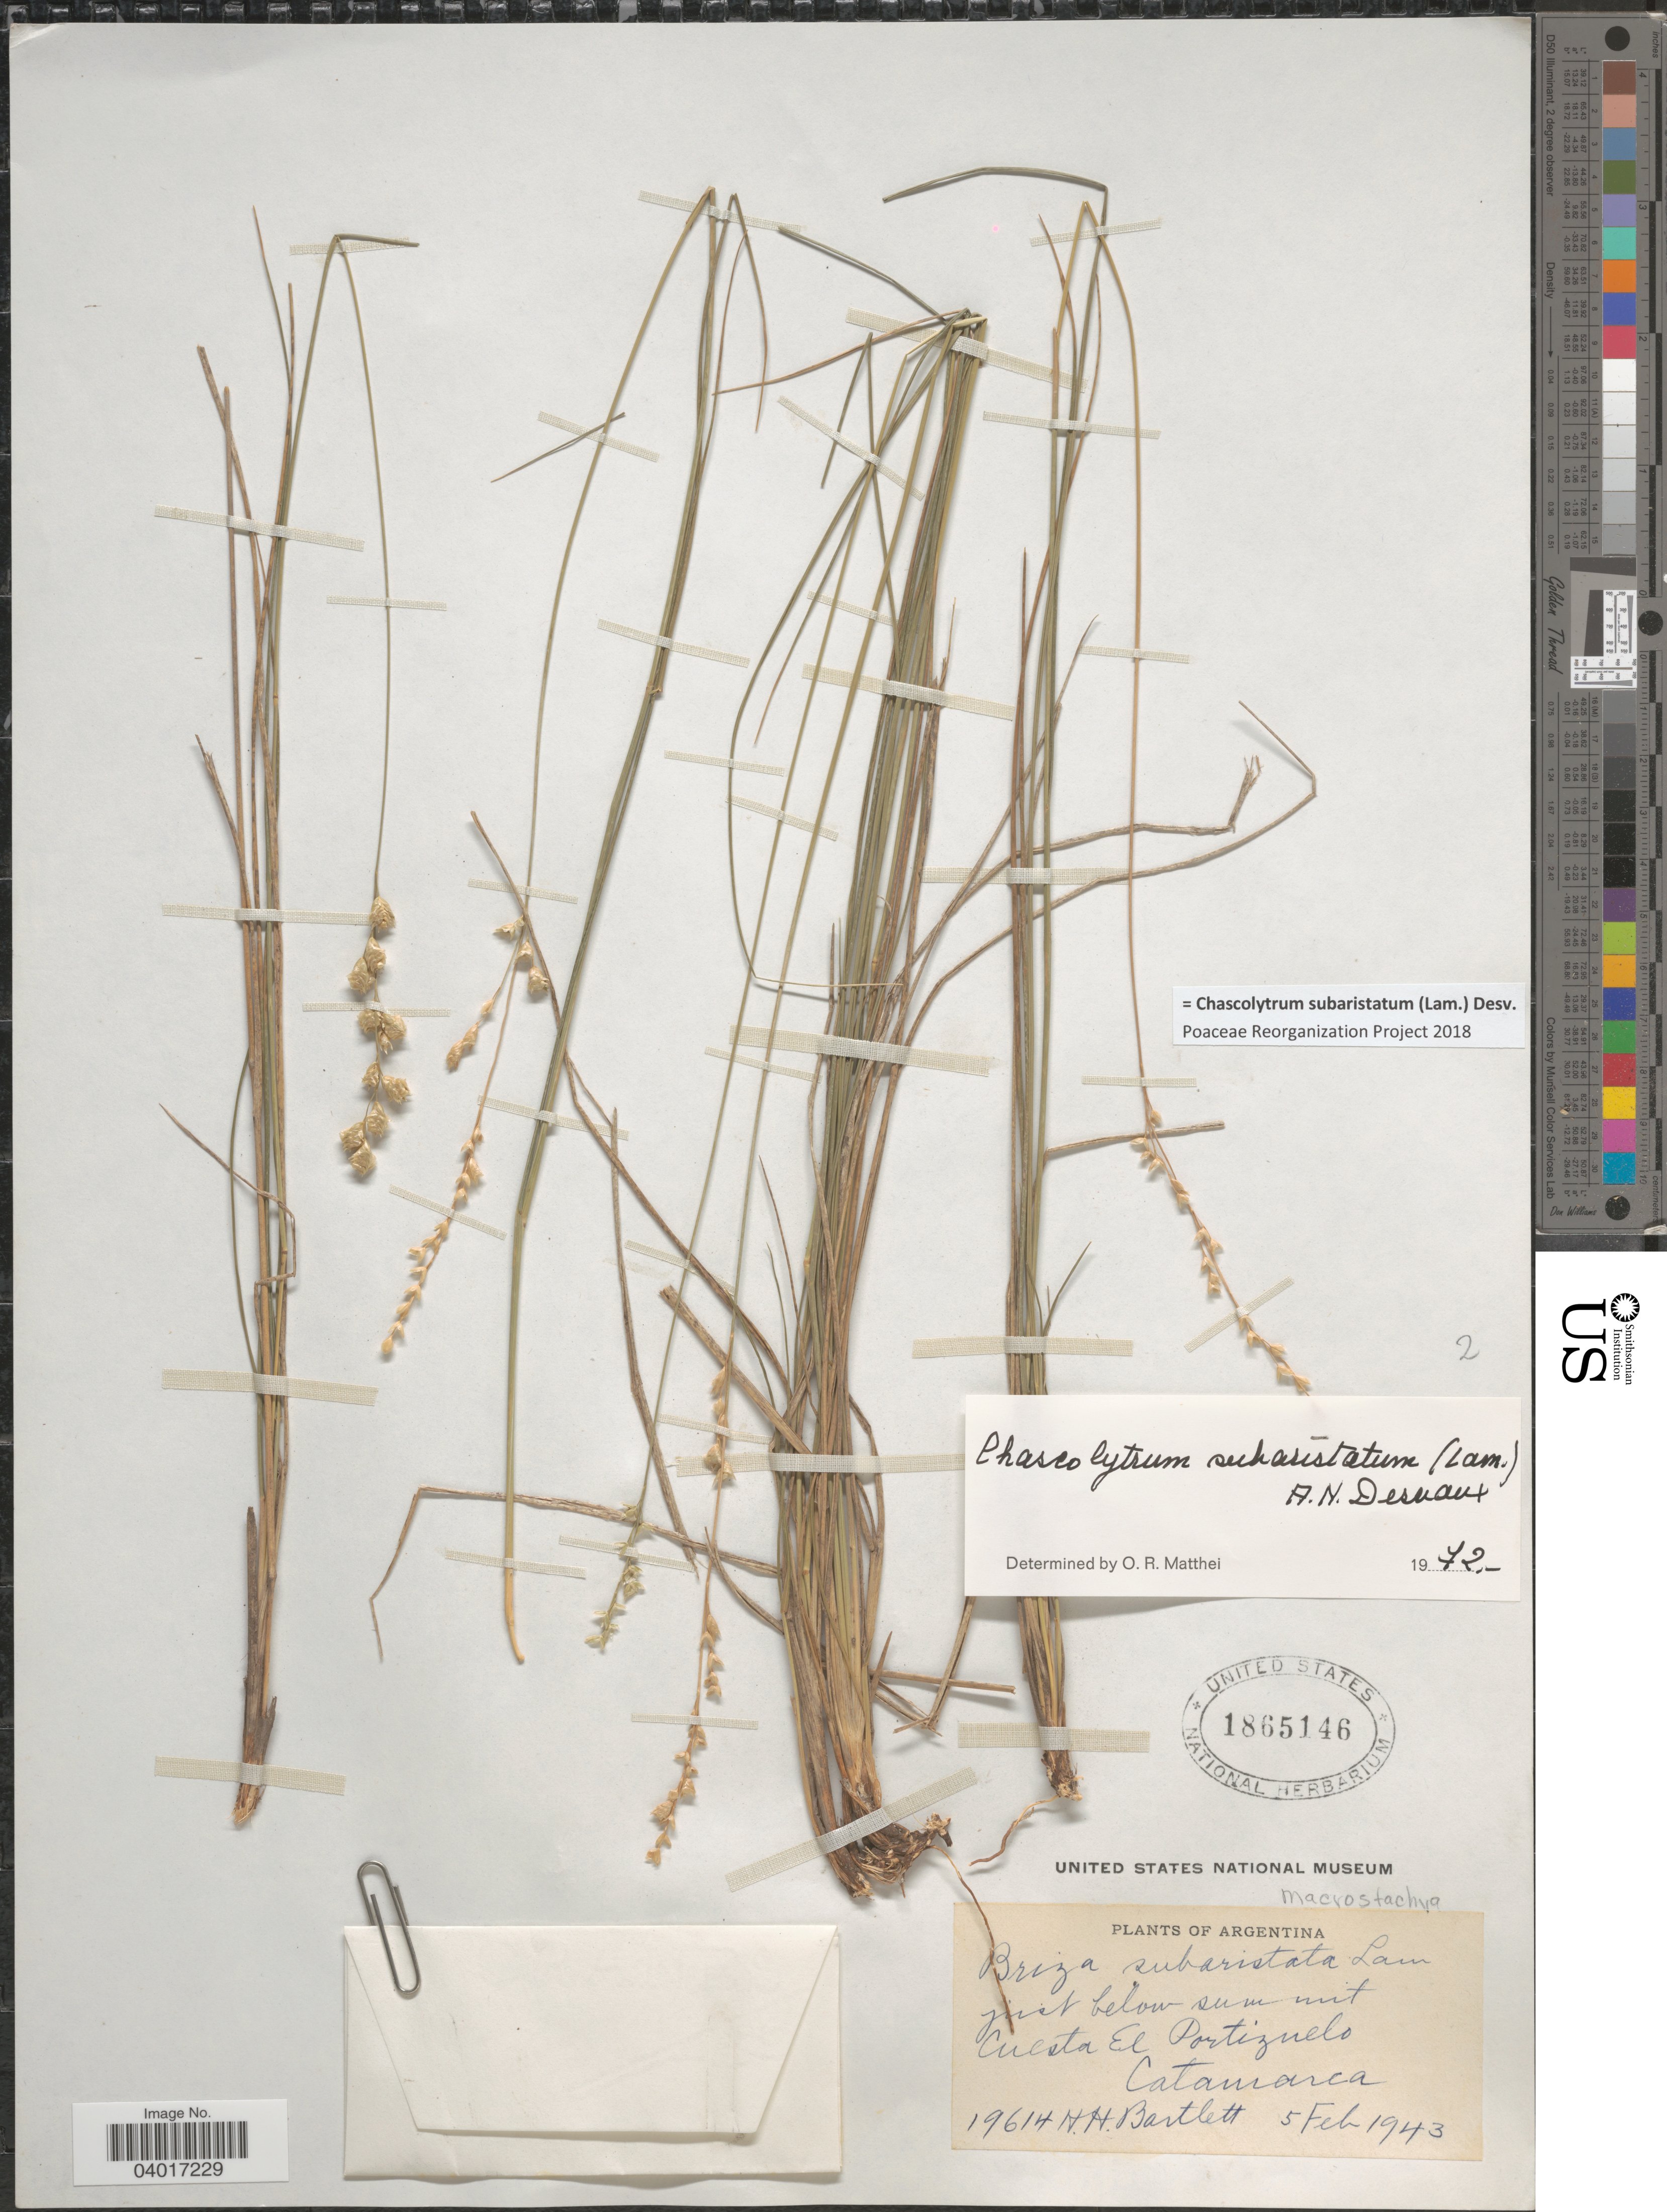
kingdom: Plantae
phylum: Tracheophyta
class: Liliopsida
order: Poales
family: Poaceae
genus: Chascolytrum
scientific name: Chascolytrum subaristatum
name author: (Lam.) Desv.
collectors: H. H. Bartlett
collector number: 19614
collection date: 1943-02-05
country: Argentina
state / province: Catamarca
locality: Just below summit Cuesta El Portizuelo.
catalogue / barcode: US 1865146